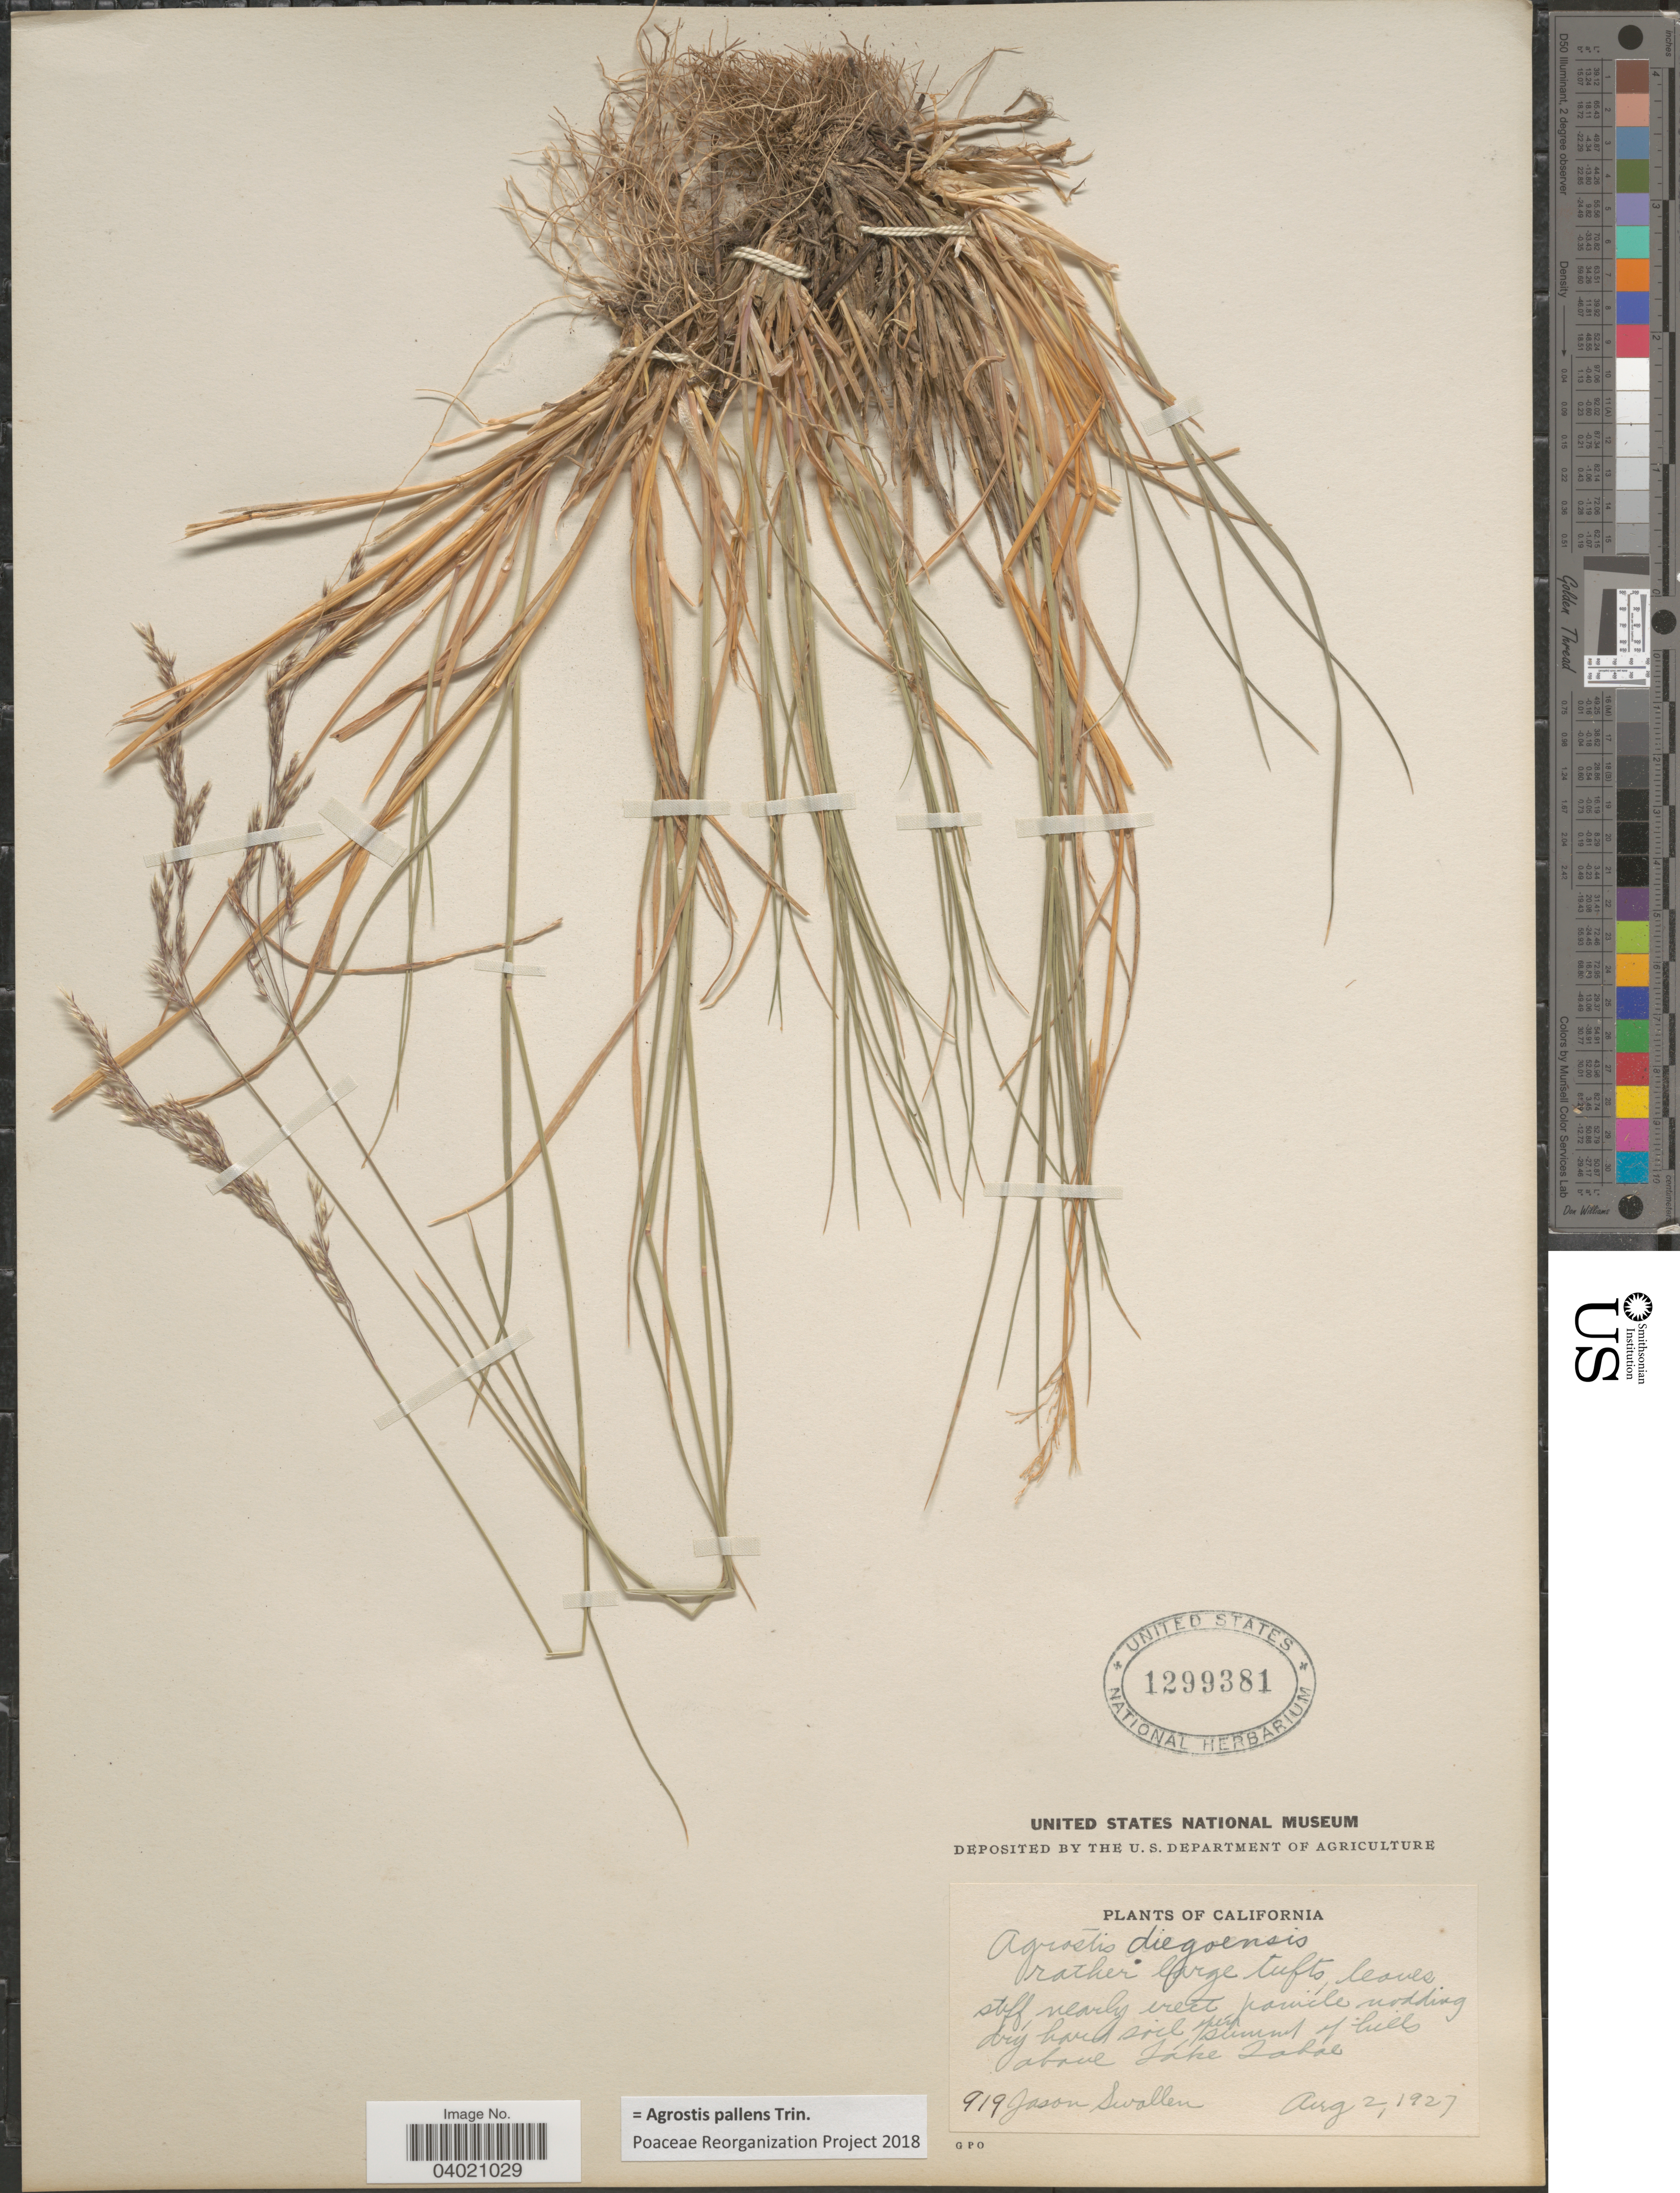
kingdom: Plantae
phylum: Tracheophyta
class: Liliopsida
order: Poales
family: Poaceae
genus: Agrostis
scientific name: Agrostis pallens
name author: Trin.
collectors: J. R. Swallen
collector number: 919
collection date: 1927-08-02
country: United States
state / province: California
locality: Summit of hills above Lake Tahoe.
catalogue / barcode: US 1299381